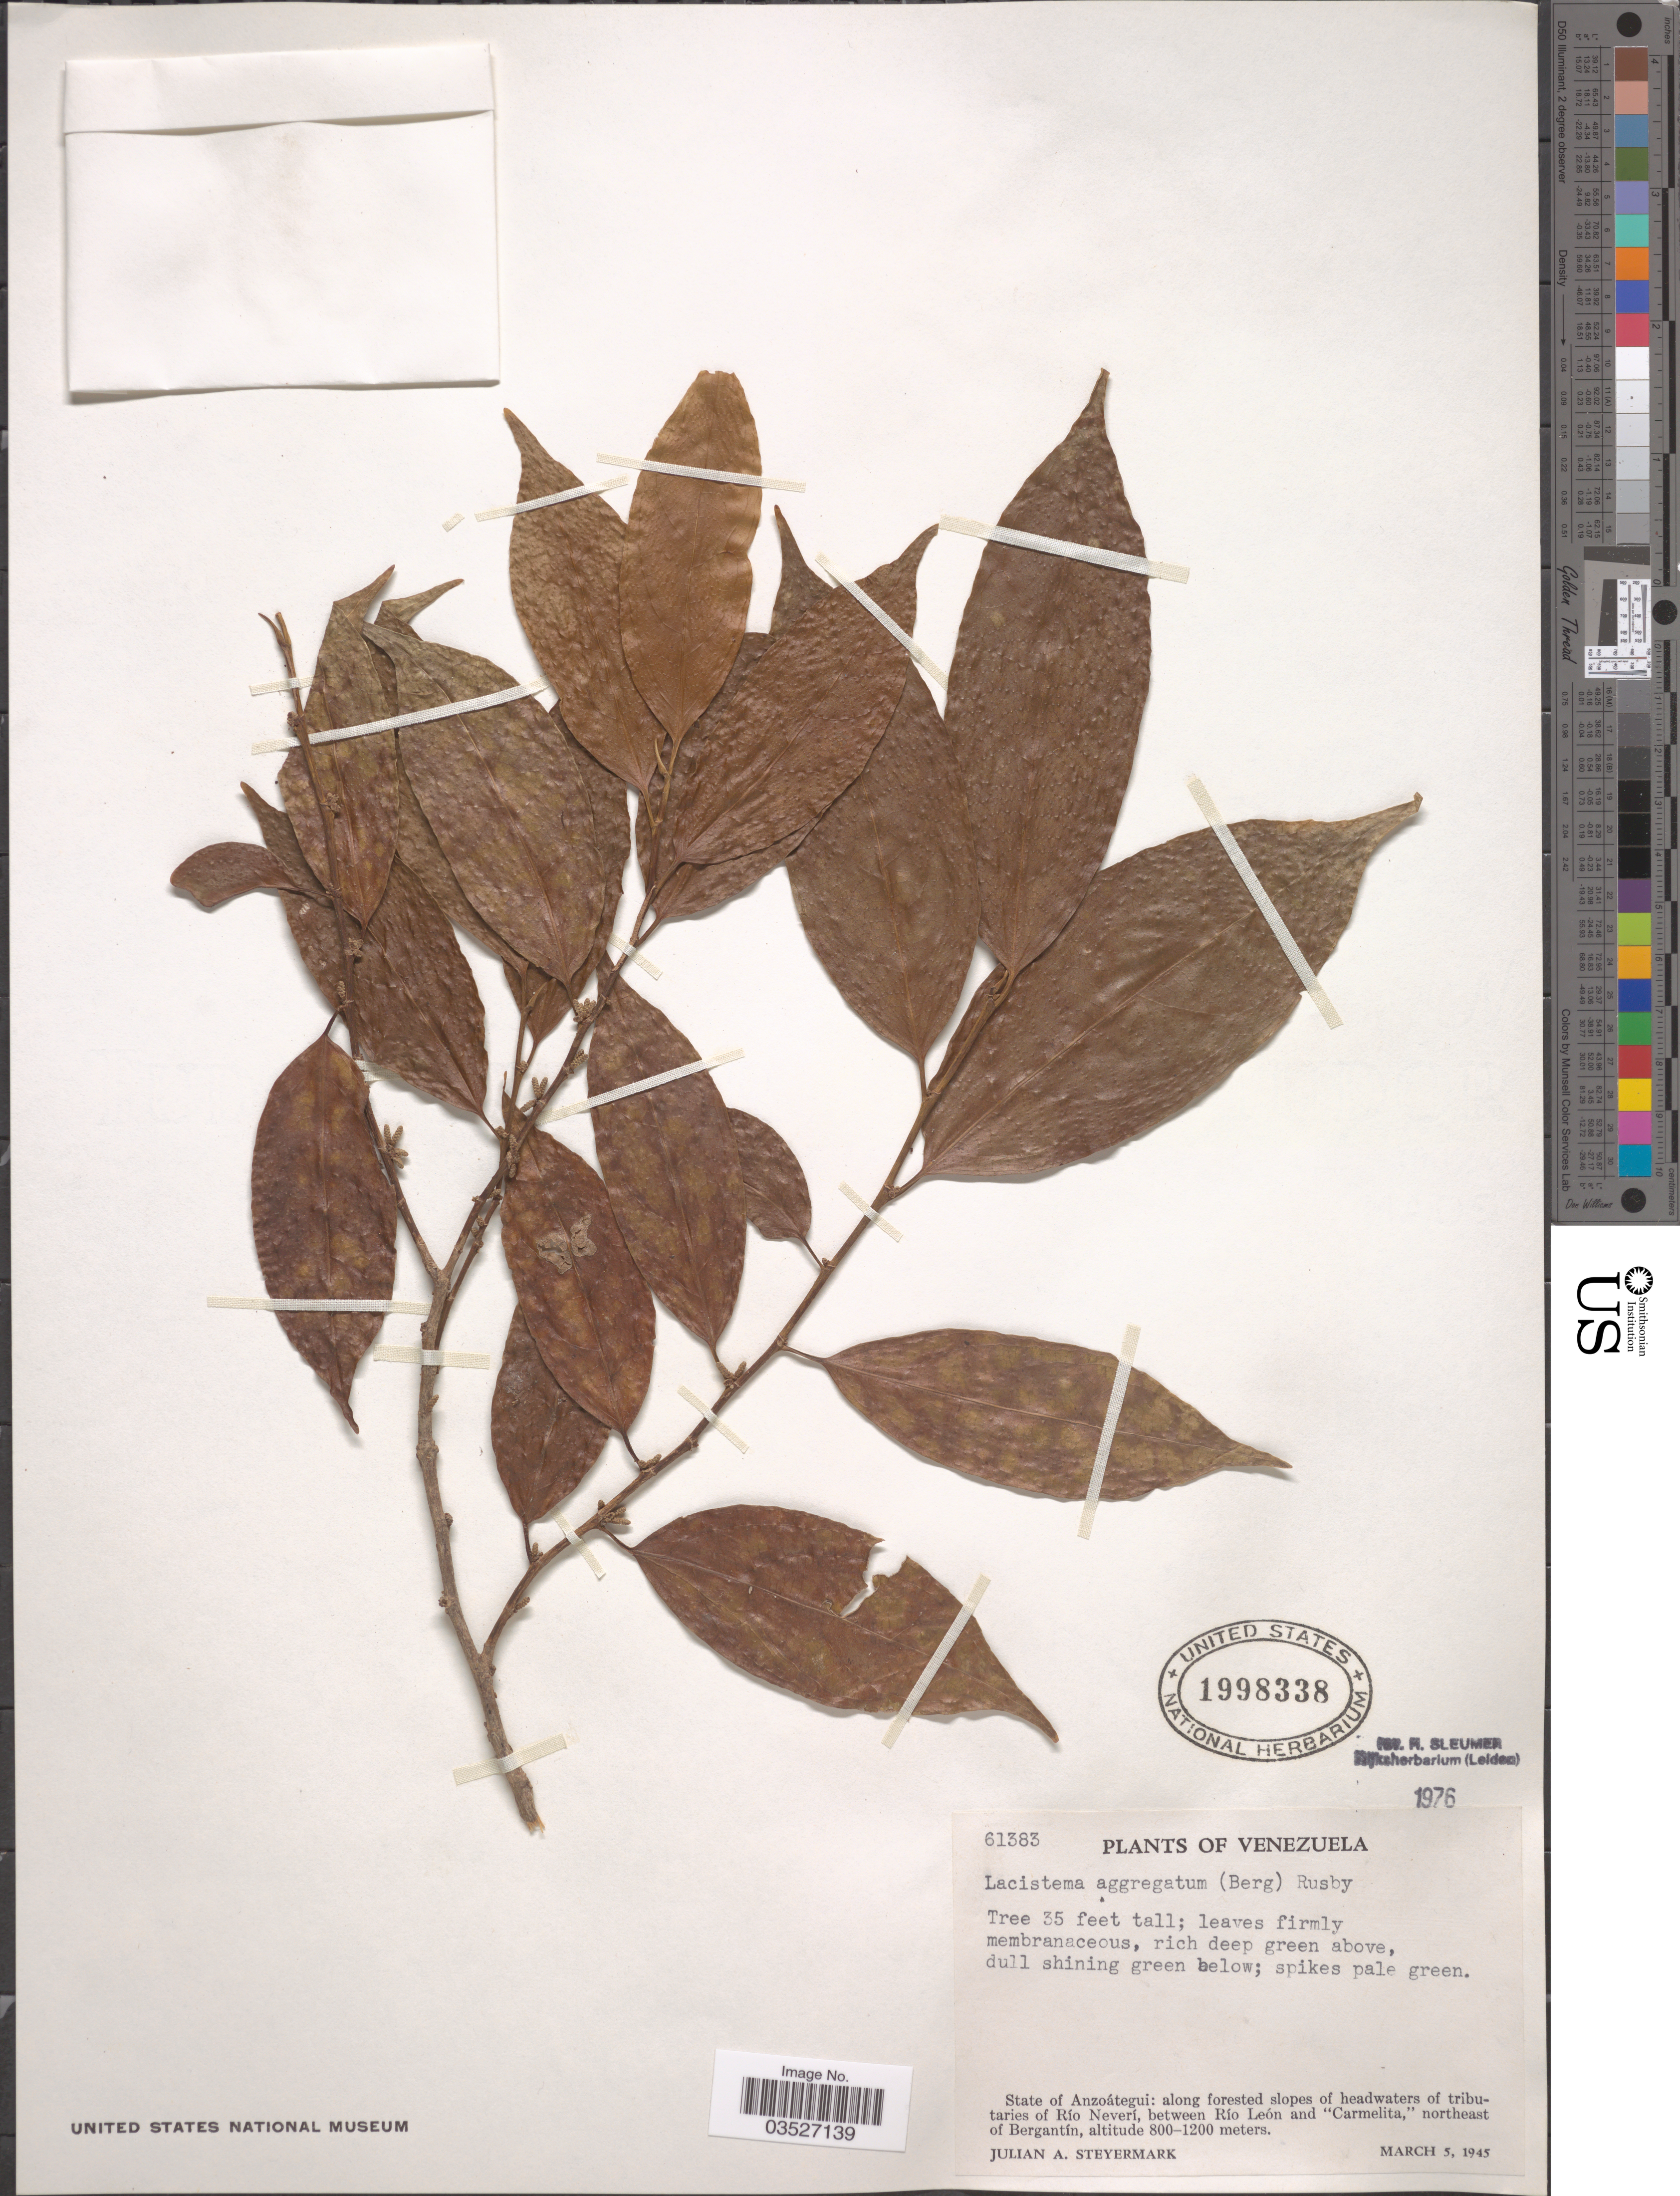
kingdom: Plantae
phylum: Tracheophyta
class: Magnoliopsida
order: Malpighiales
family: Lacistemataceae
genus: Lacistema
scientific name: Lacistema aggregatum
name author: (P.J. Bergius) Rusby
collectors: J. Steyermark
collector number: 61383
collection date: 1945-03-05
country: Venezuela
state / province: Anzoategui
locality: Along forested slopes of headwaters of tributaries of Río Neverí, between Río León and "Carmelita," northeast of Bergantín.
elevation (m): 800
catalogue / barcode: US 1998338